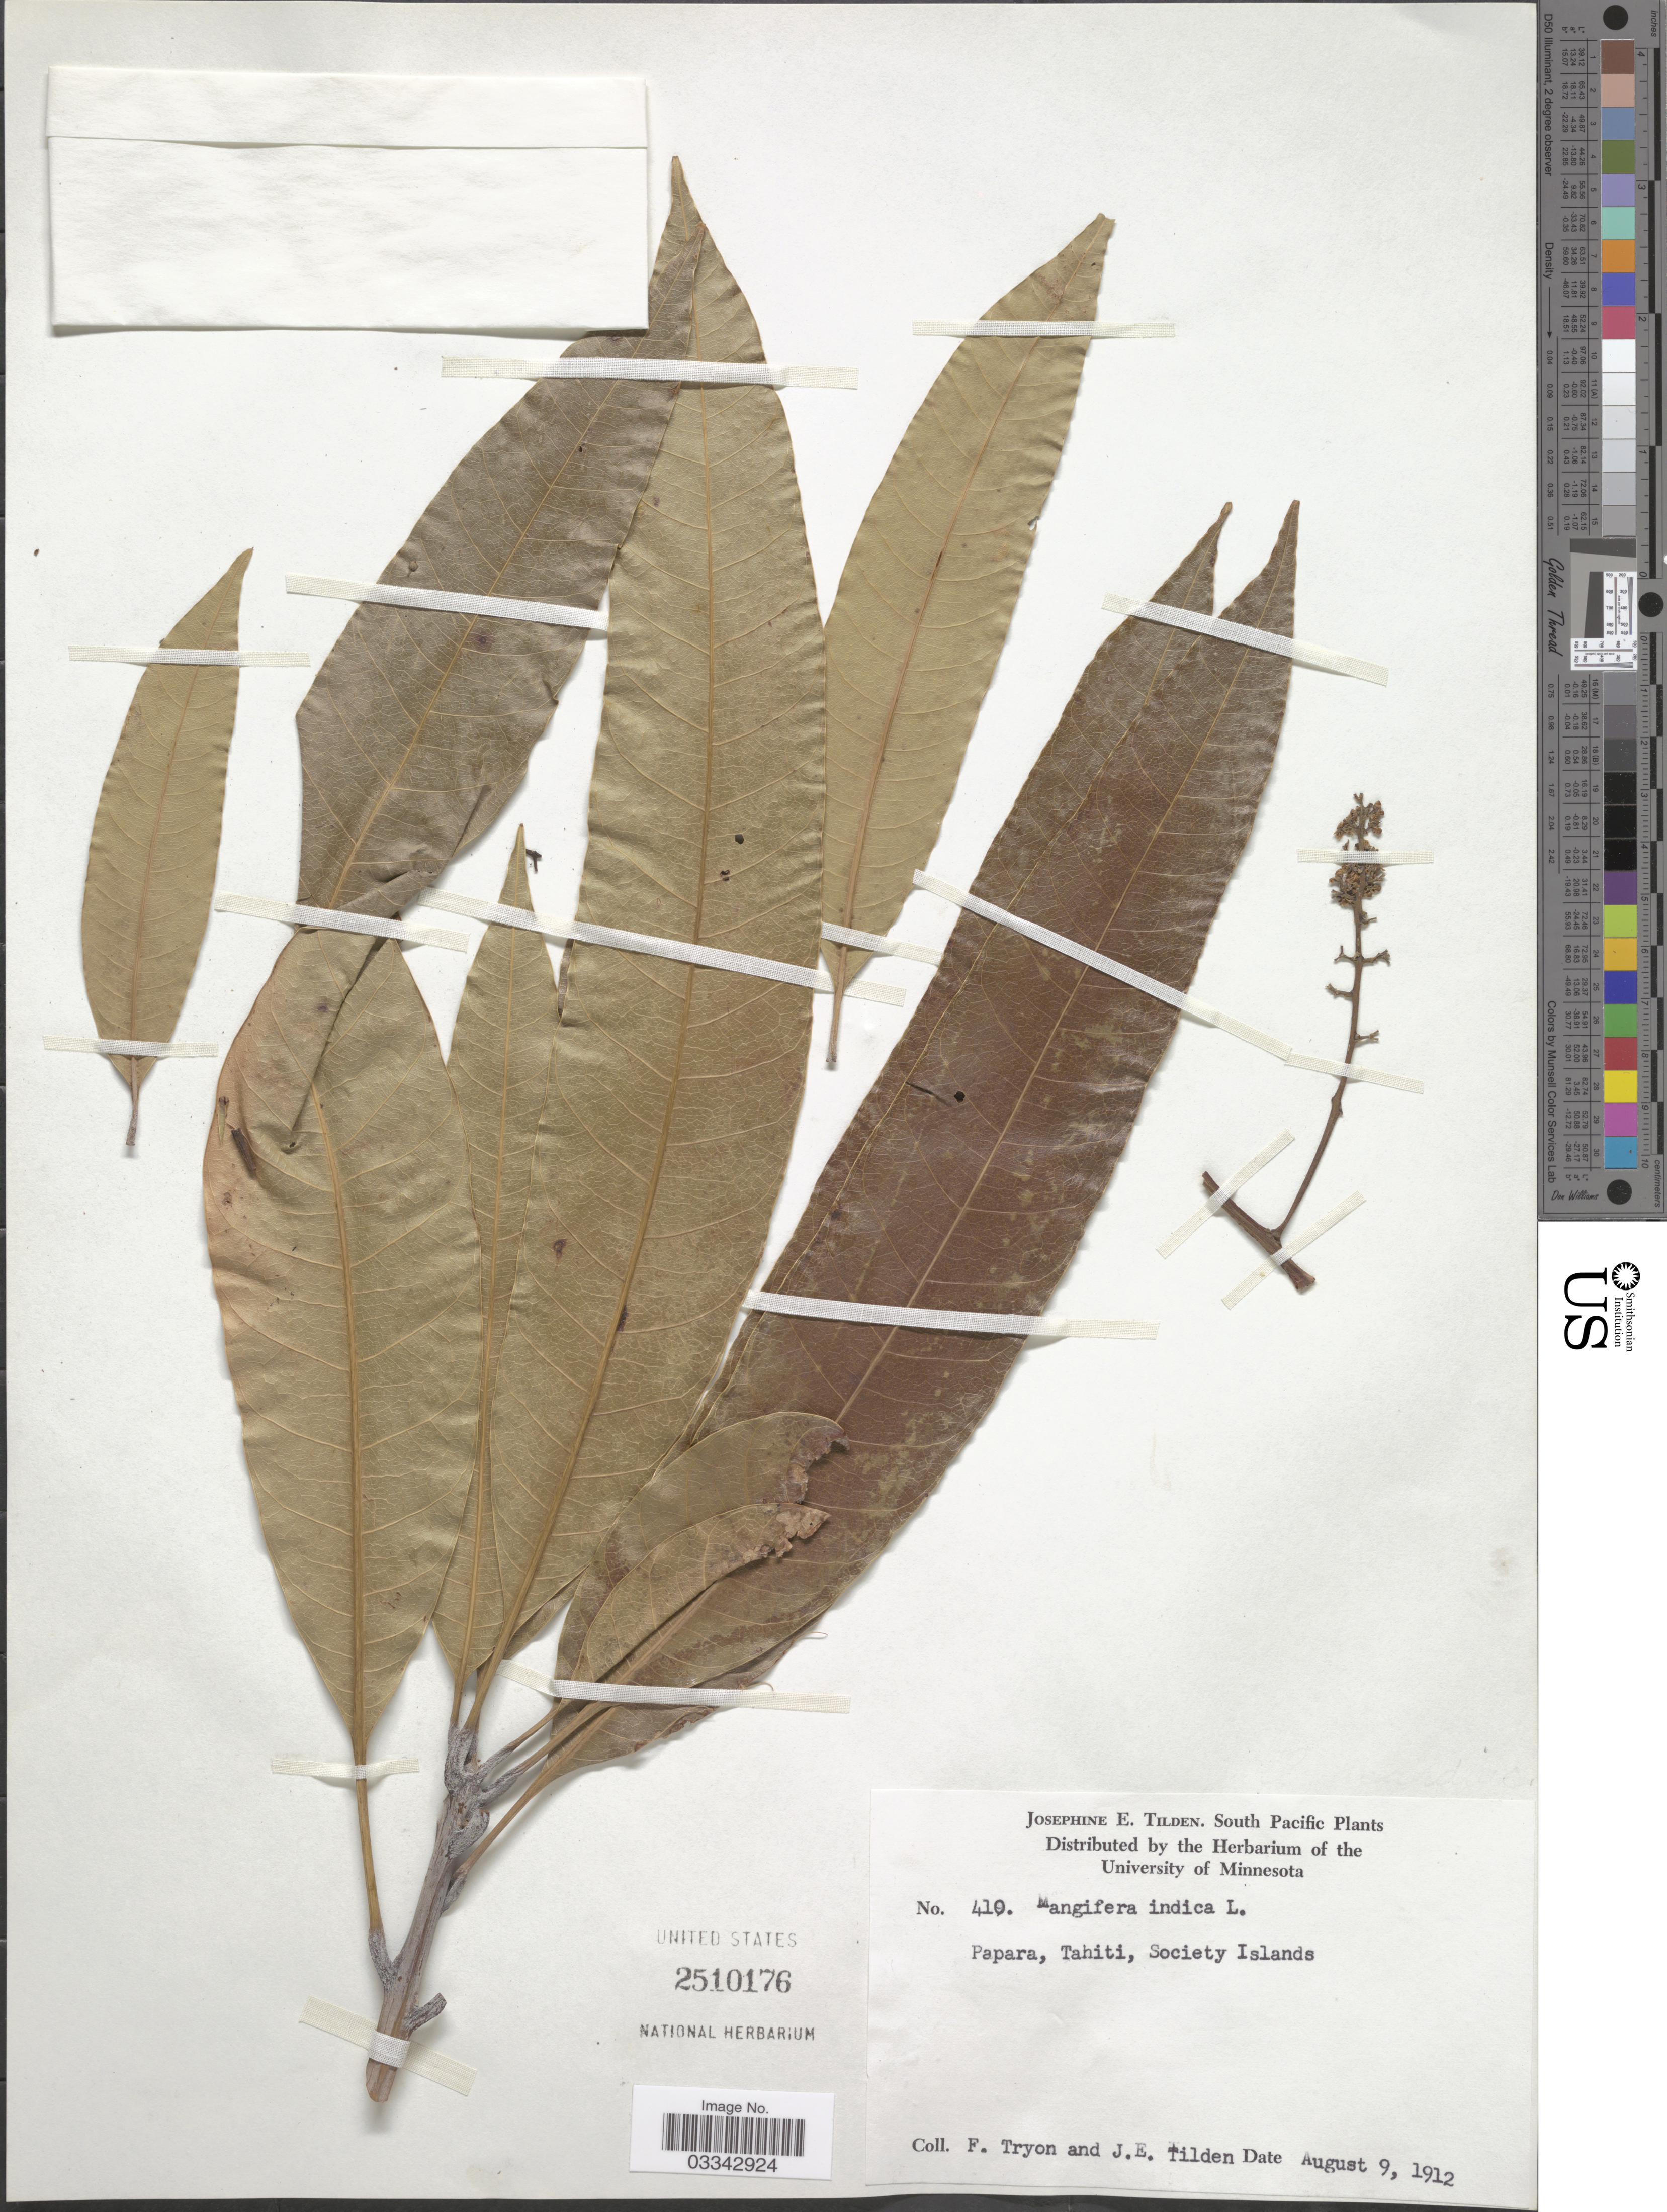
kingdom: Plantae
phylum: Tracheophyta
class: Magnoliopsida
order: Sapindales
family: Anacardiaceae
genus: Mangifera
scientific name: Mangifera indica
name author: L.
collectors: F. G. Tryon & J. E. Tilden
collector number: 410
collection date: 1912-08-09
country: French Polynesia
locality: South Pacific. Papara, Tahiti, Society Islands.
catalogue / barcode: US 2510176